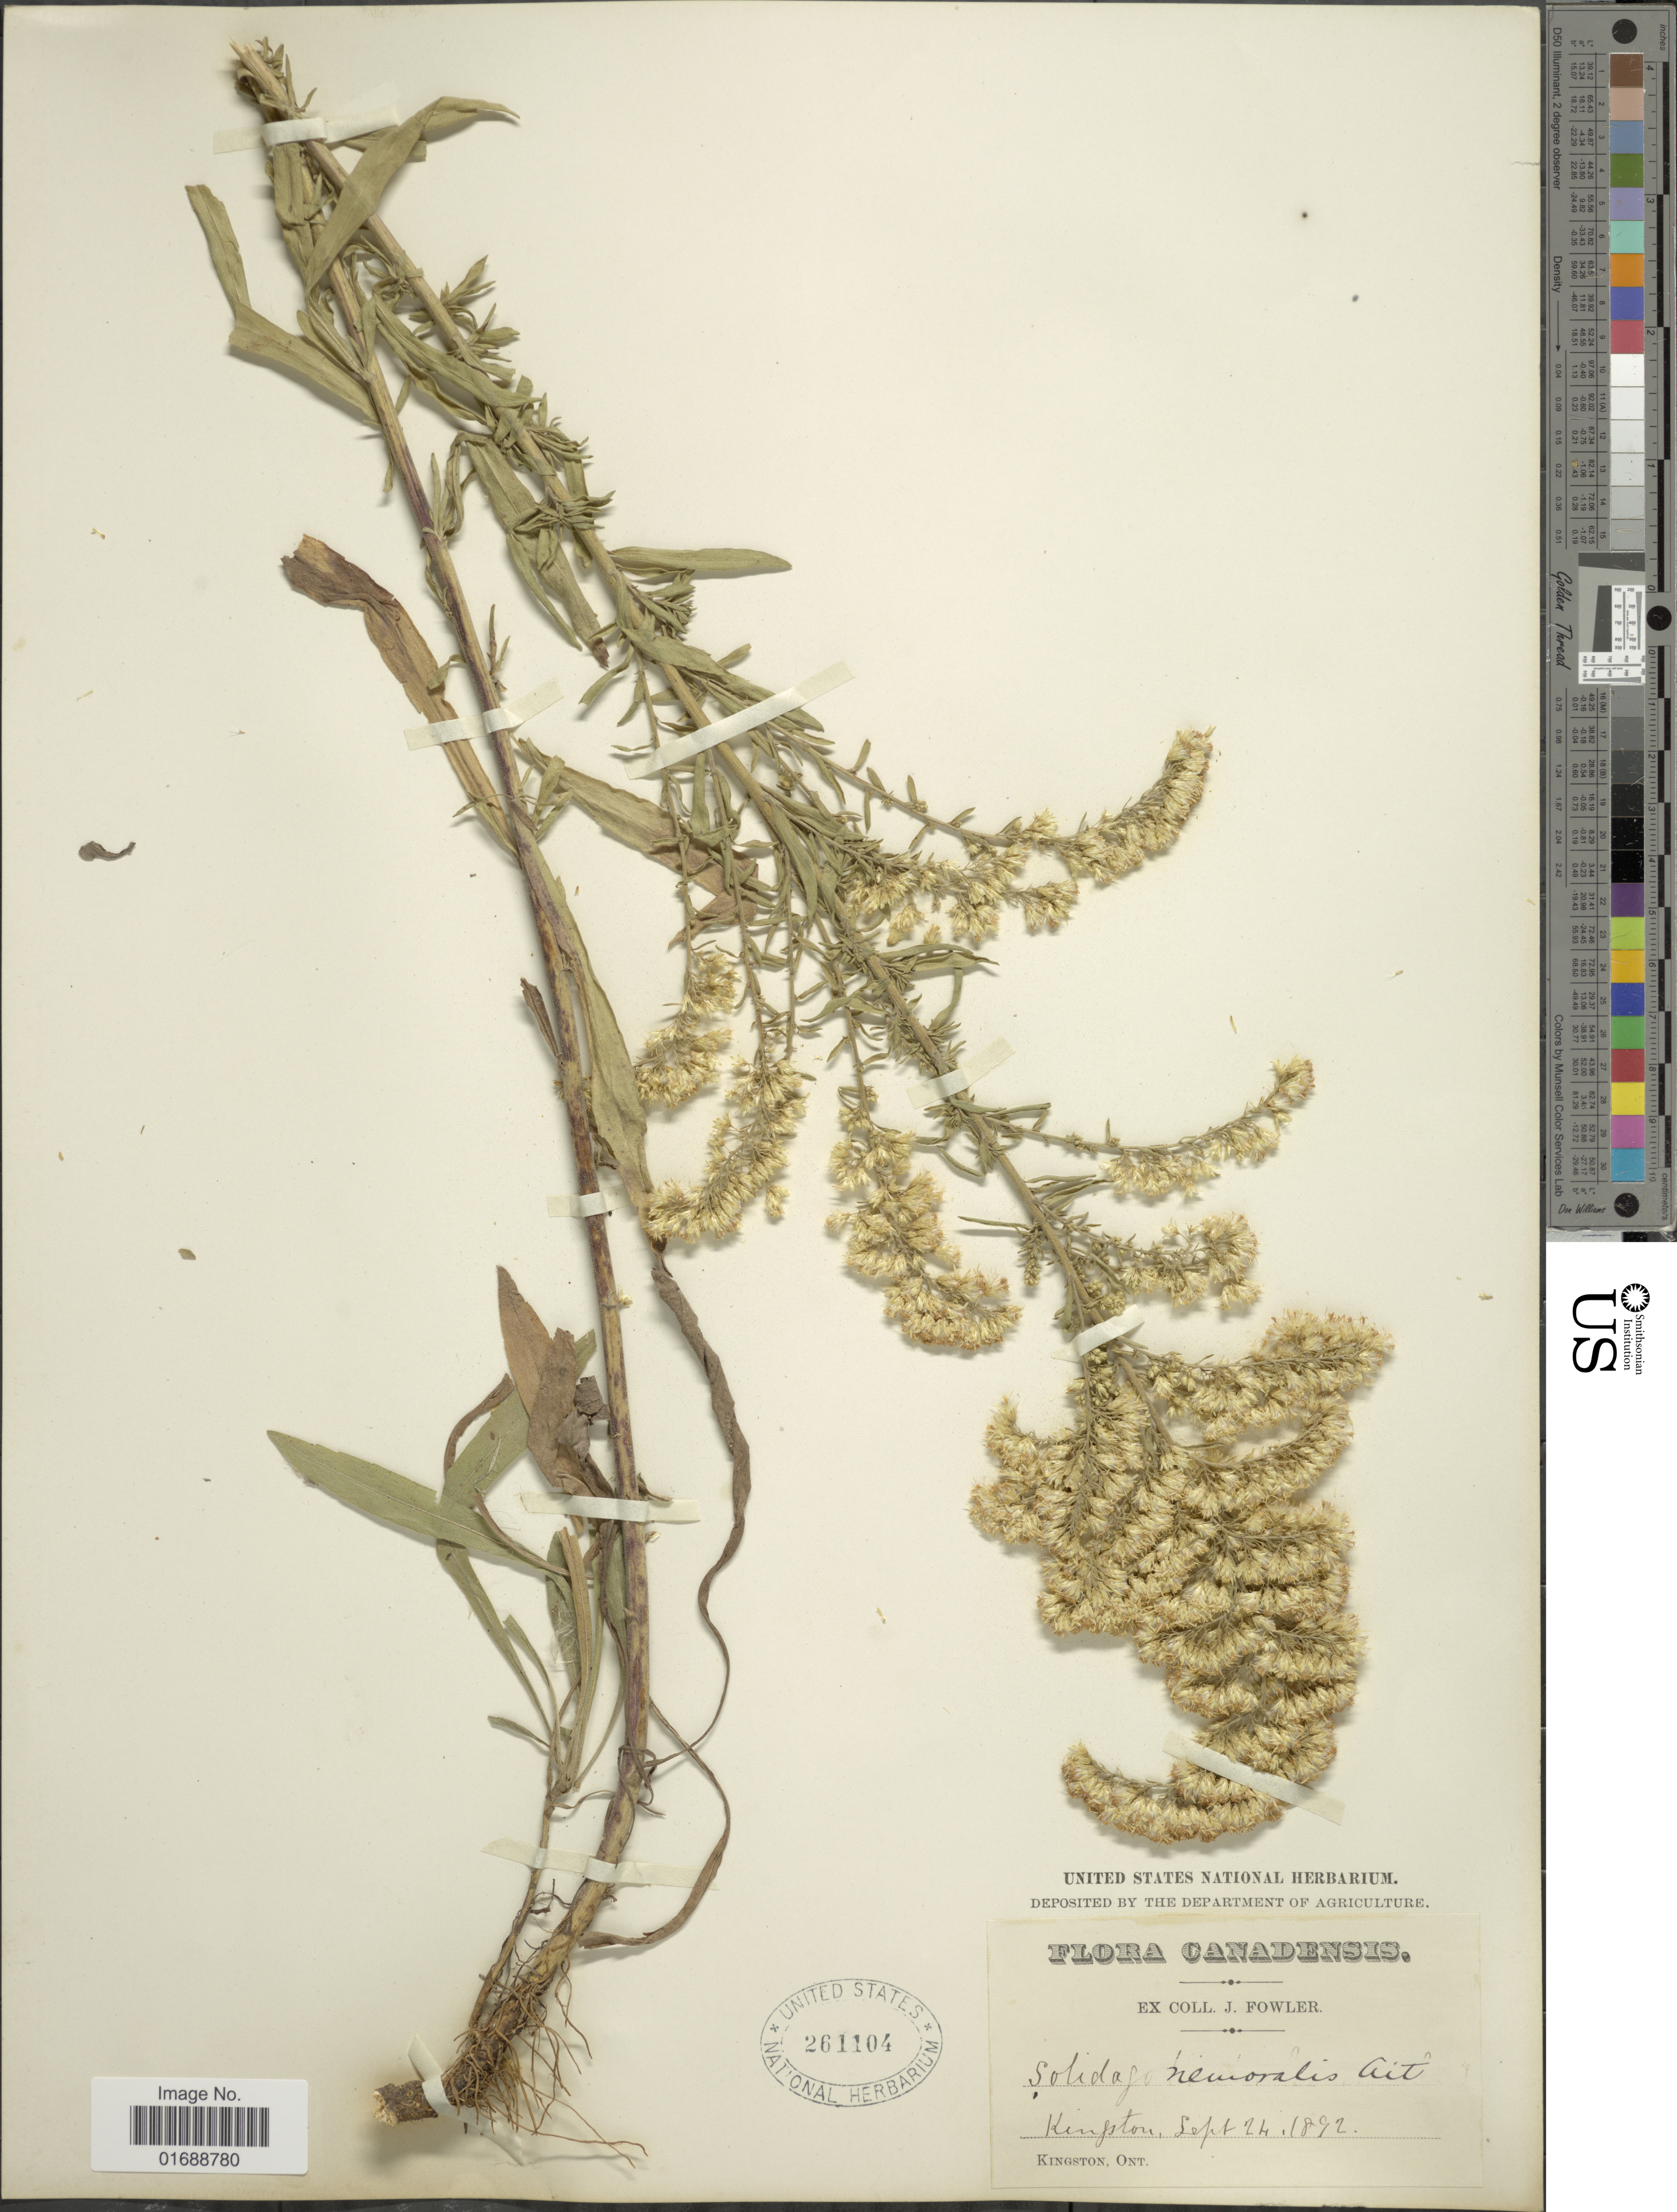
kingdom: Plantae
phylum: Tracheophyta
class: Magnoliopsida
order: Asterales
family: Asteraceae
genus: Solidago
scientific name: Solidago nemoralis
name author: Aiton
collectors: J. P. Fowler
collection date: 1892-09-24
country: Canada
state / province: Ontario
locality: Kingston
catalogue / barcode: US 261104